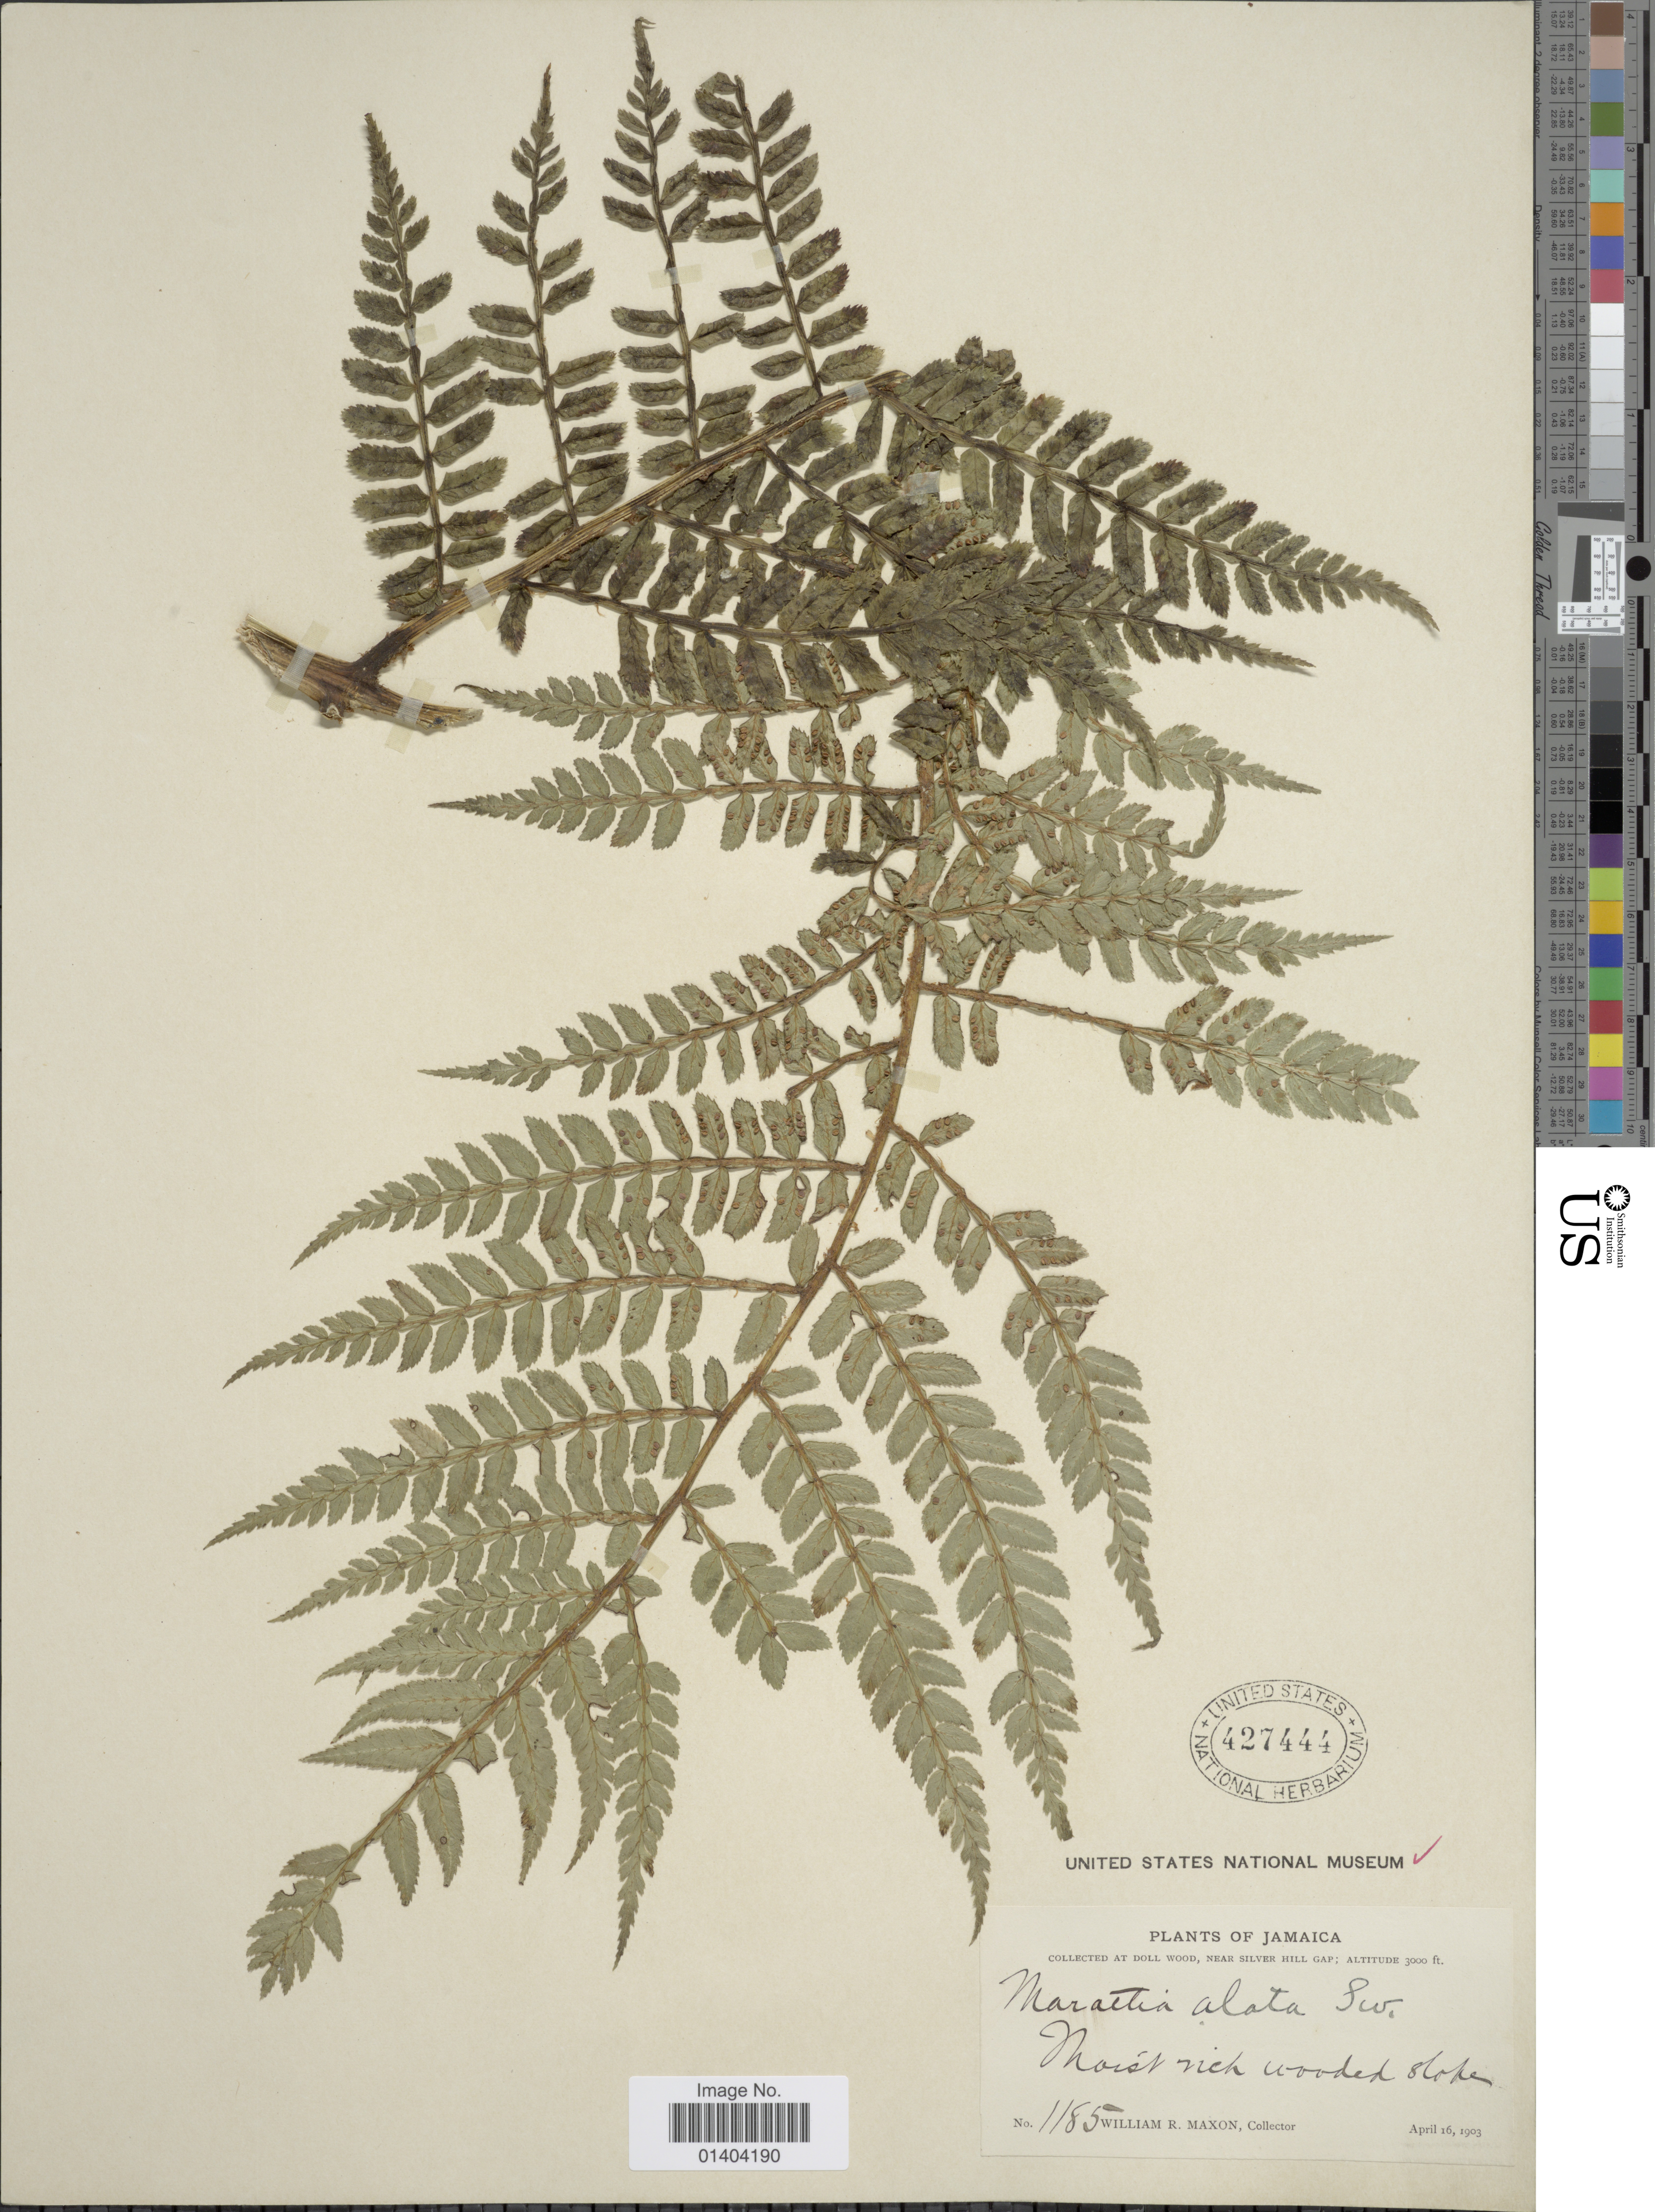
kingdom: Plantae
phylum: Tracheophyta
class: Polypodiopsida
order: Marattiales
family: Marattiaceae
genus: Marattia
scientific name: Marattia alata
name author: Sw.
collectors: W. R. Maxon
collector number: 1185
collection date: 1903-04-16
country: Jamaica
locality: Doll wood, near Silver hill gap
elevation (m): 914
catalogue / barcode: US 427444